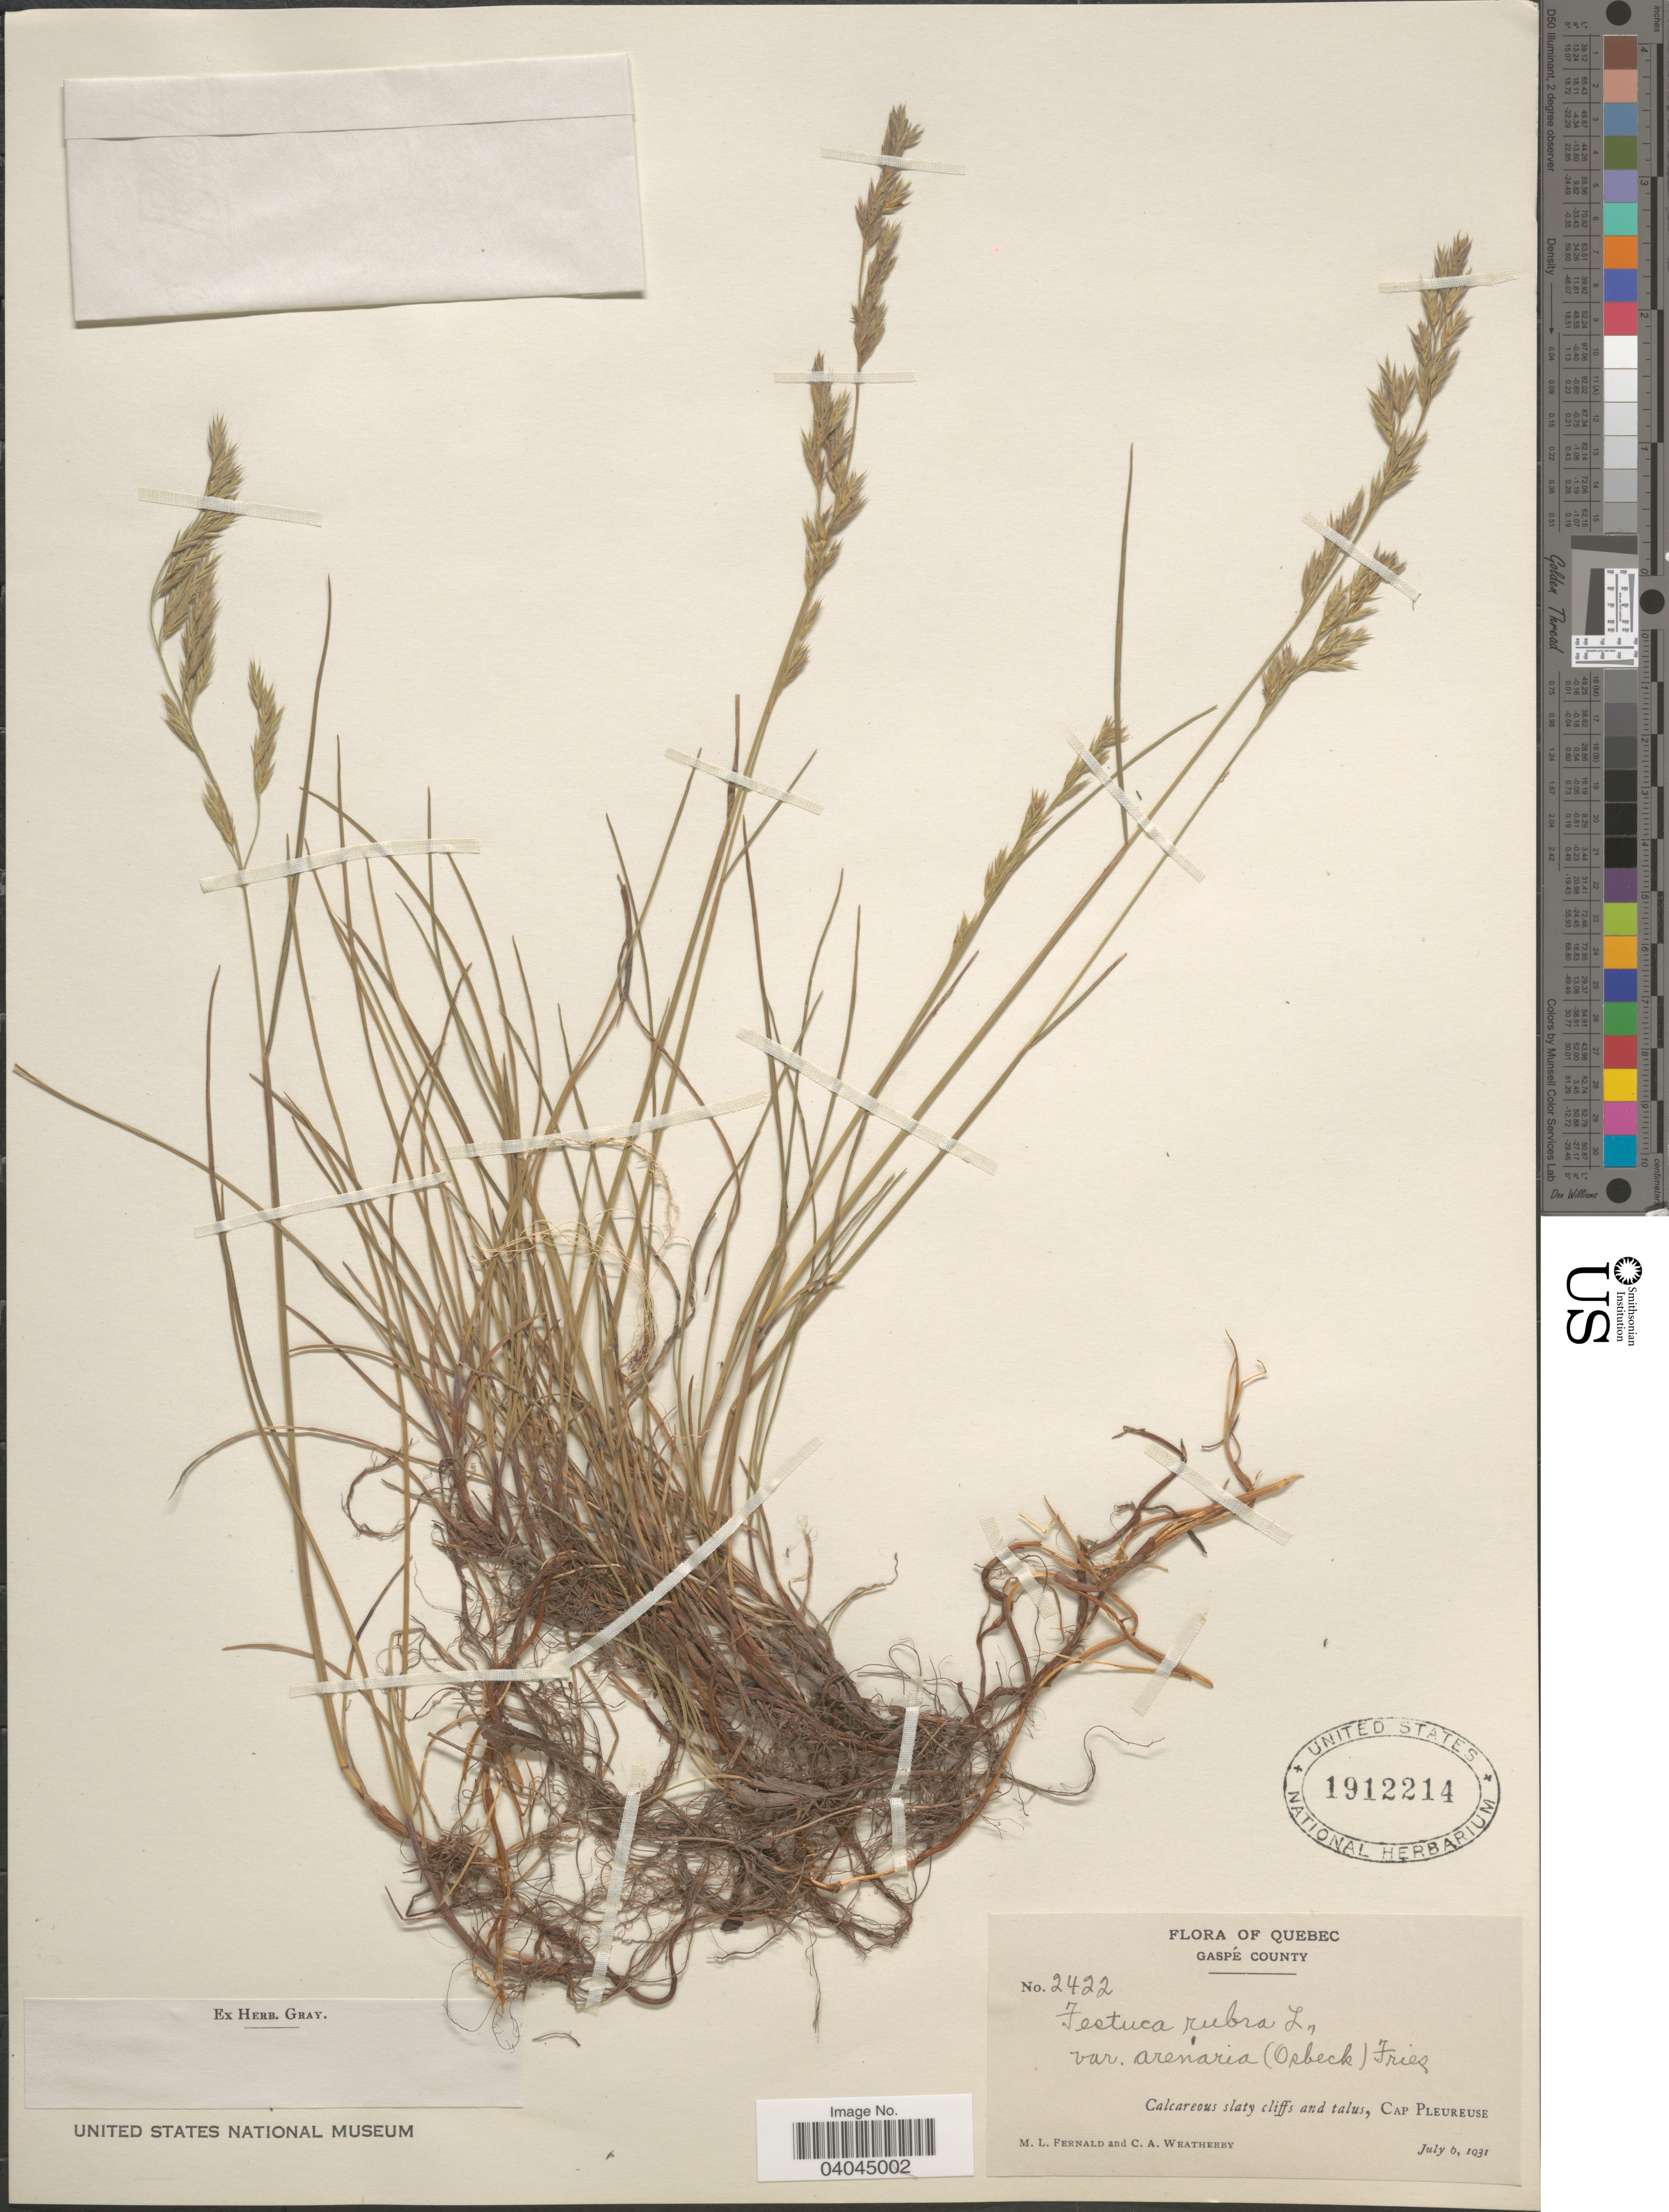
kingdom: Plantae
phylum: Tracheophyta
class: Liliopsida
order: Poales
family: Poaceae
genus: Festuca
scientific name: Festuca rubra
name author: L.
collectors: M. L. Fernald & C. A. Weatherby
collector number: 2422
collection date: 1931-07-06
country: Canada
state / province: Quebec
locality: Gaspé County. Calcareous slaty cliffs and talus, Cap Pleureuse.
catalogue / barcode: US 1912214